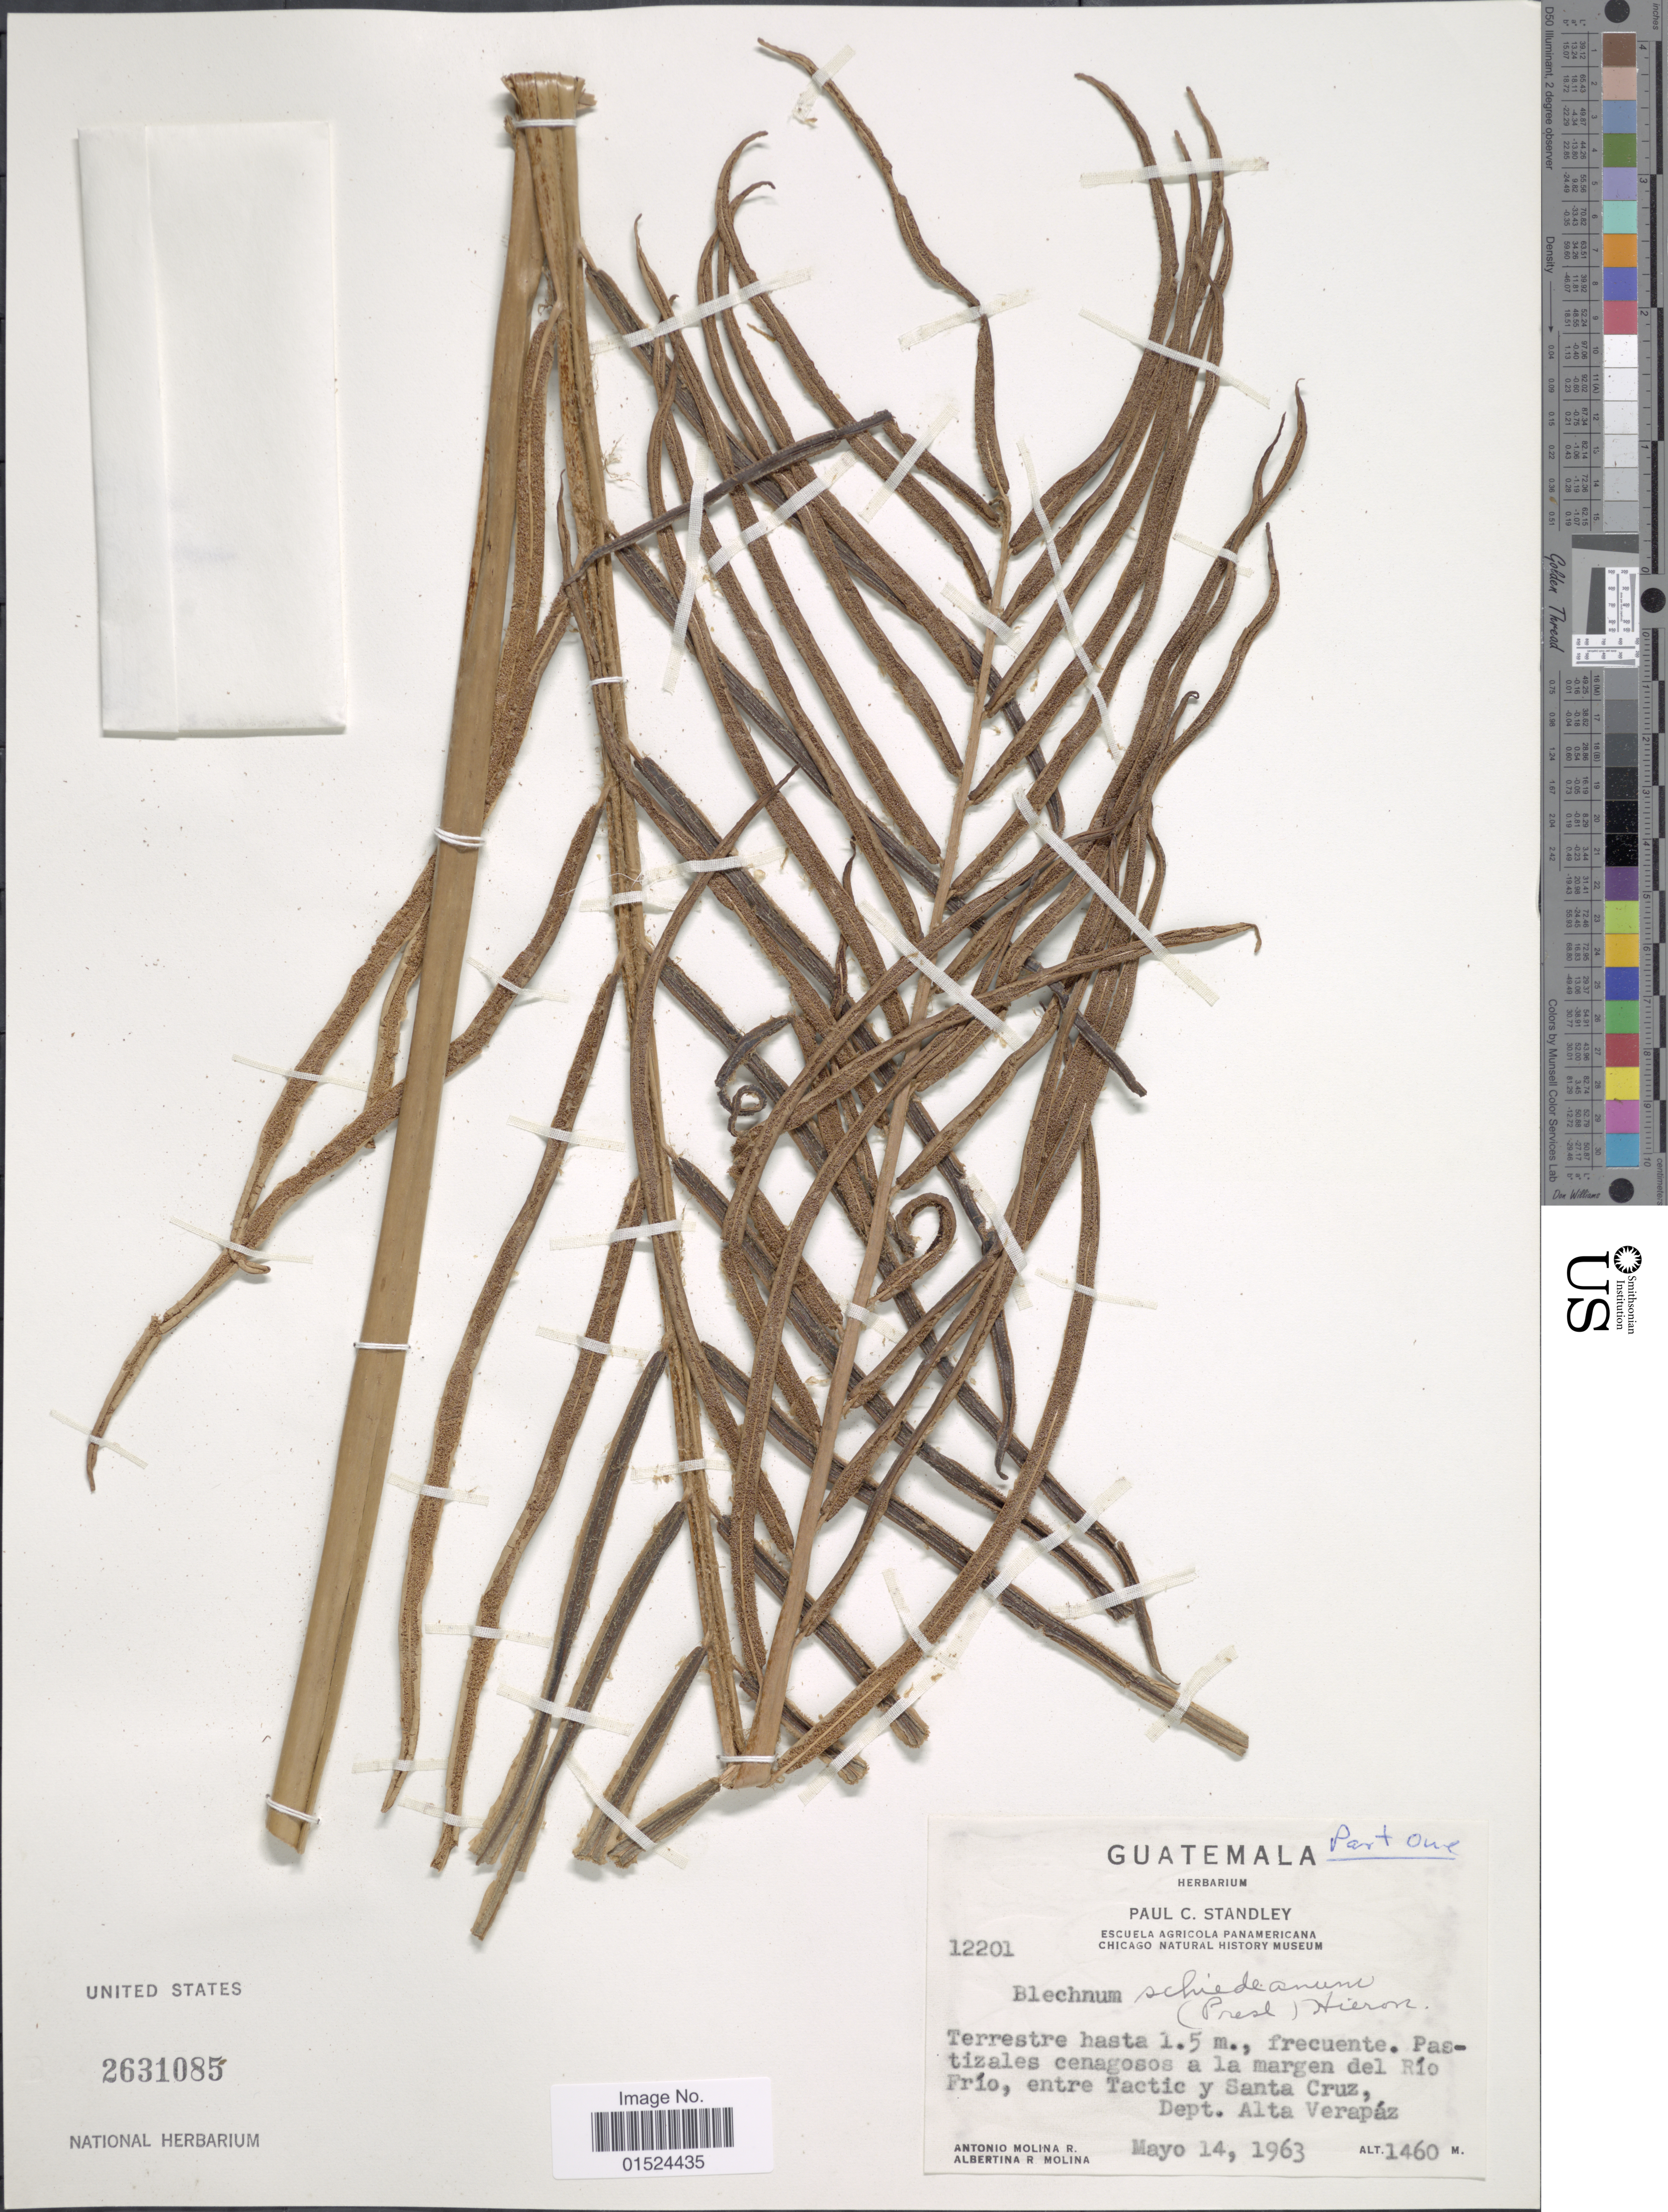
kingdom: Plantae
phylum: Tracheophyta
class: Polypodiopsida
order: Polypodiales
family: Blechnaceae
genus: Blechnum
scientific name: Blechnum schiedeanum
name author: (Schltdl. ex C. Presl) Hieron.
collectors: A. Molina R. & A. R. Molina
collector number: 12201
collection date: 1963-05-14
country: Guatemala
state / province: Alta Verapaz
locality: Pastizales cenagosos a la margen del Río Frío, entre Tactic y Santa Cruz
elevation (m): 1460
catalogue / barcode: US 2631085